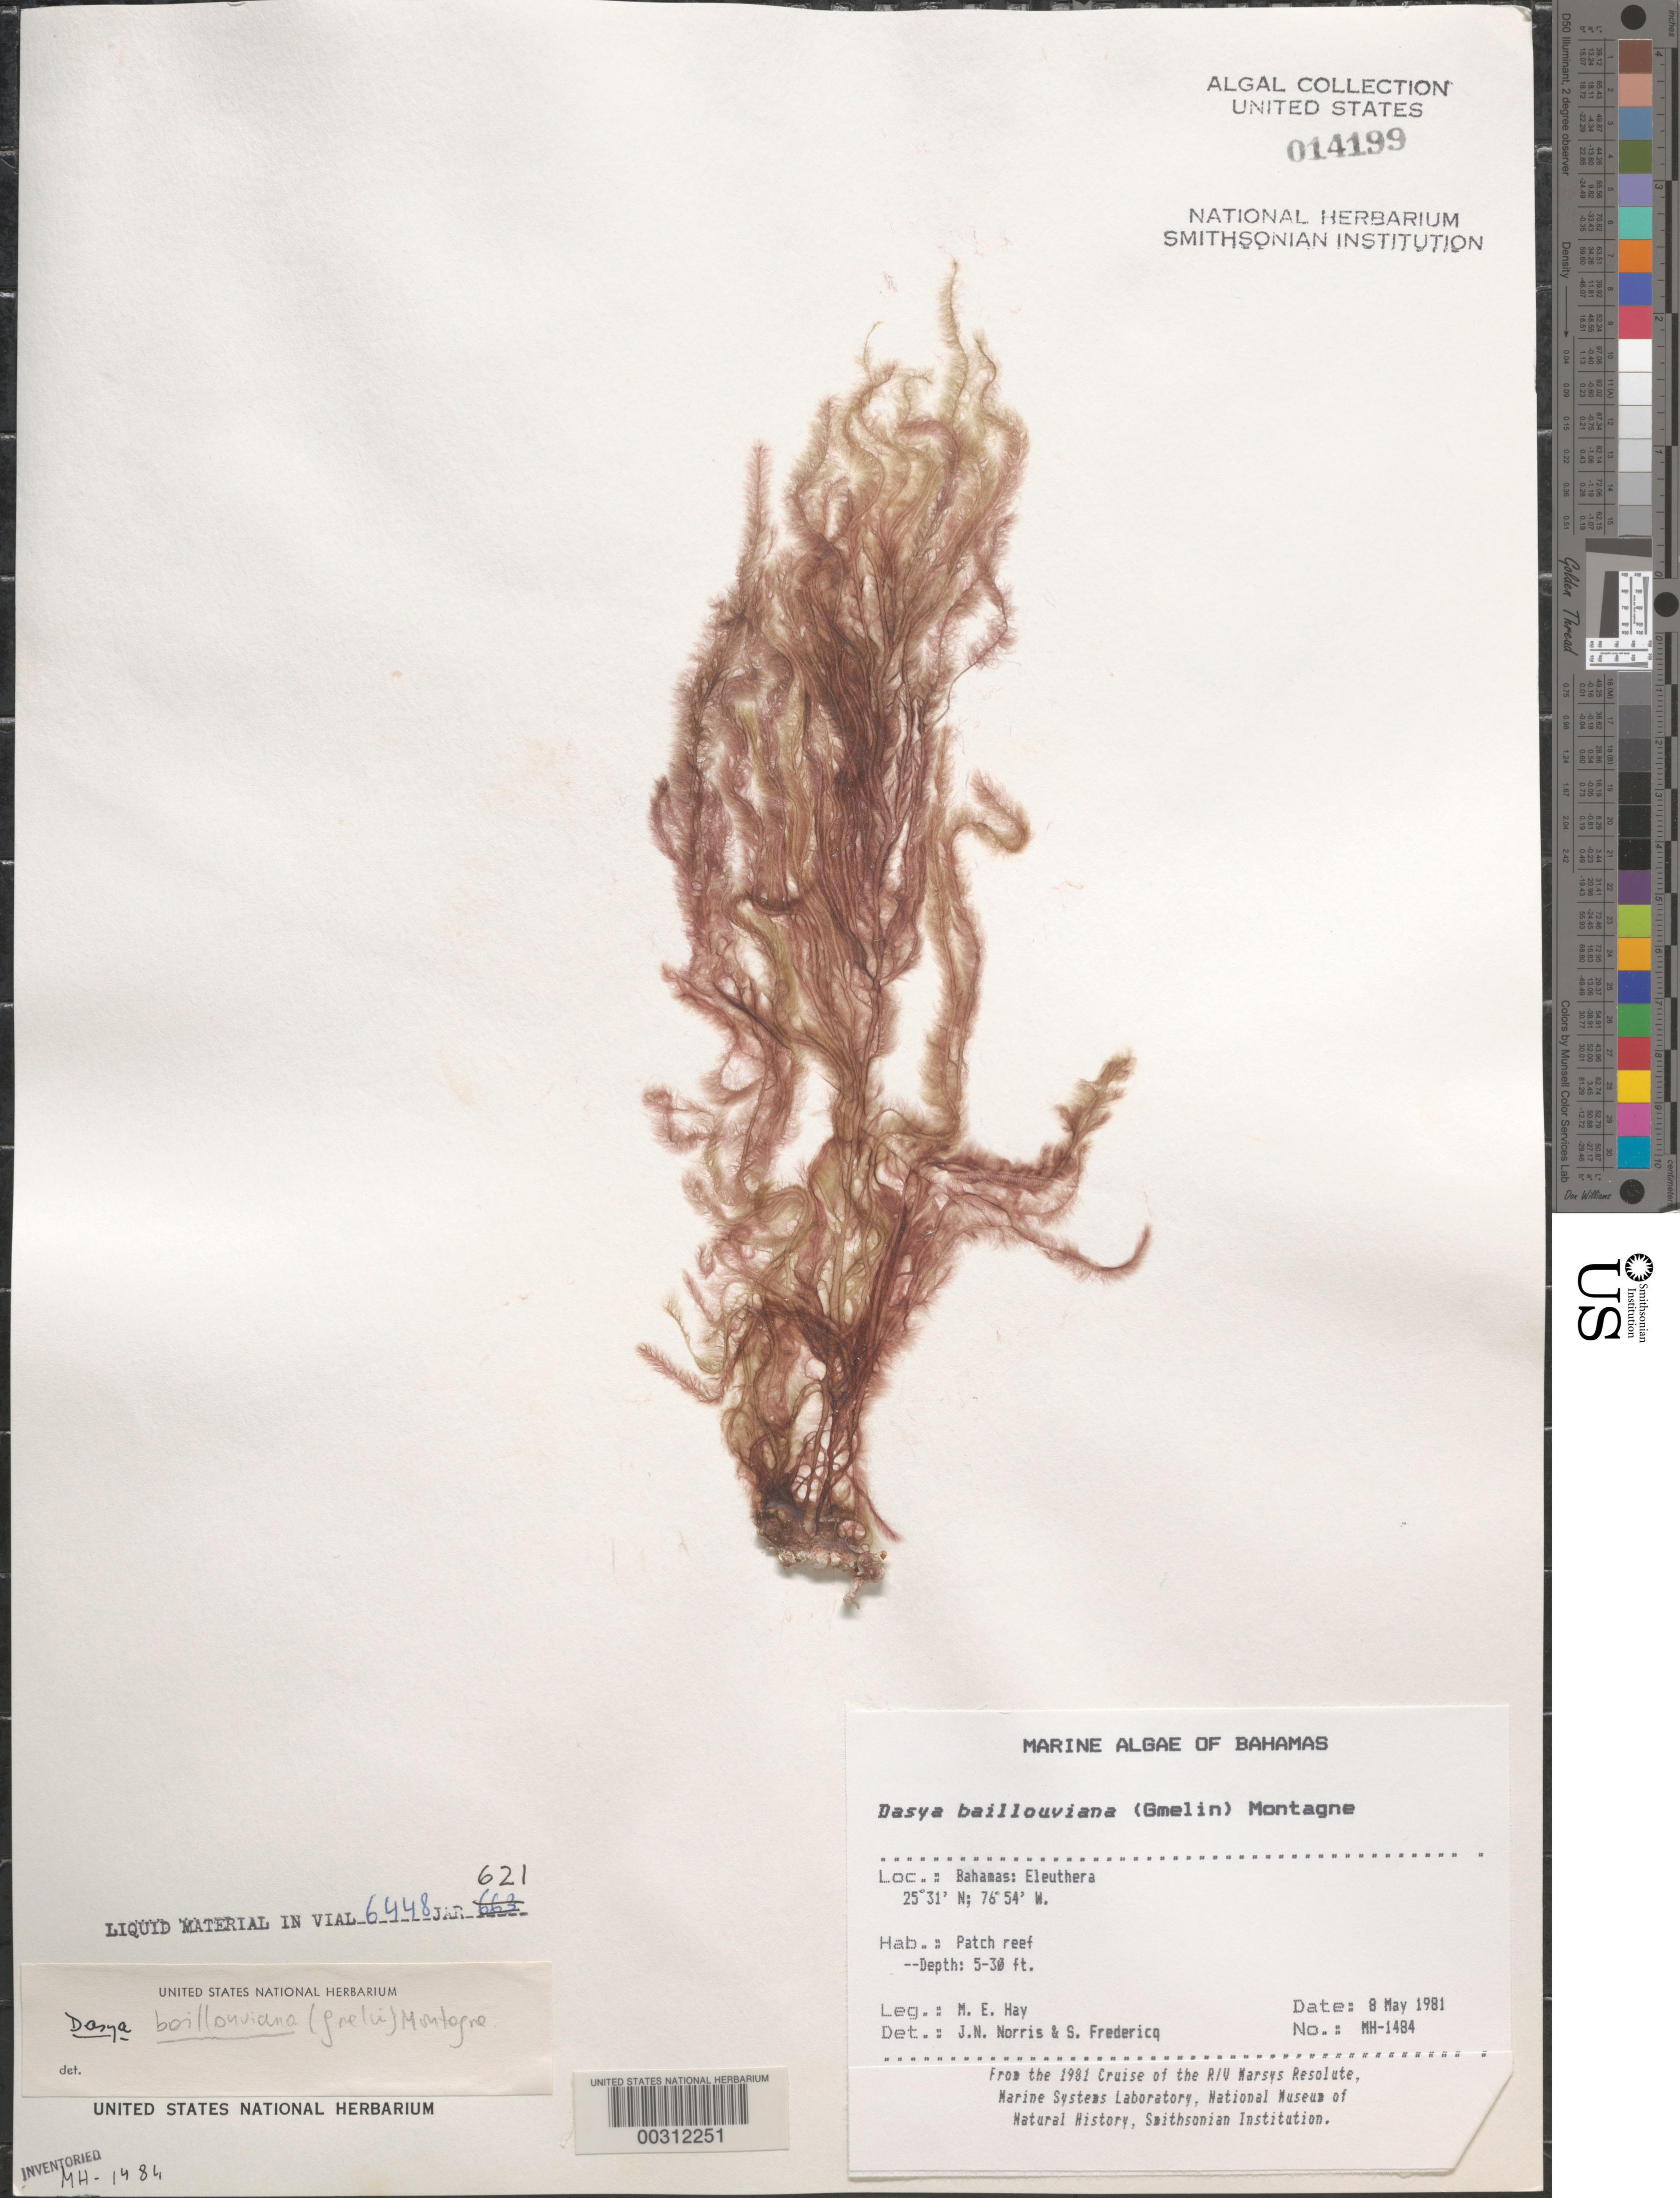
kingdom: Plantae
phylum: Rhodophyta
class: Florideophyceae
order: Ceramiales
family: Dasyaceae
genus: Dasya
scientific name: Dasya pedicellata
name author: (C. Agardh) C. Agardh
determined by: Algae name updating Project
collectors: M. E. Hay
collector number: MEH-1484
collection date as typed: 08 May 1981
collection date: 1981-05-08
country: Bahamas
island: Eleuthera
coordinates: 23 31 N, 78 54 W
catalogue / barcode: US 14199